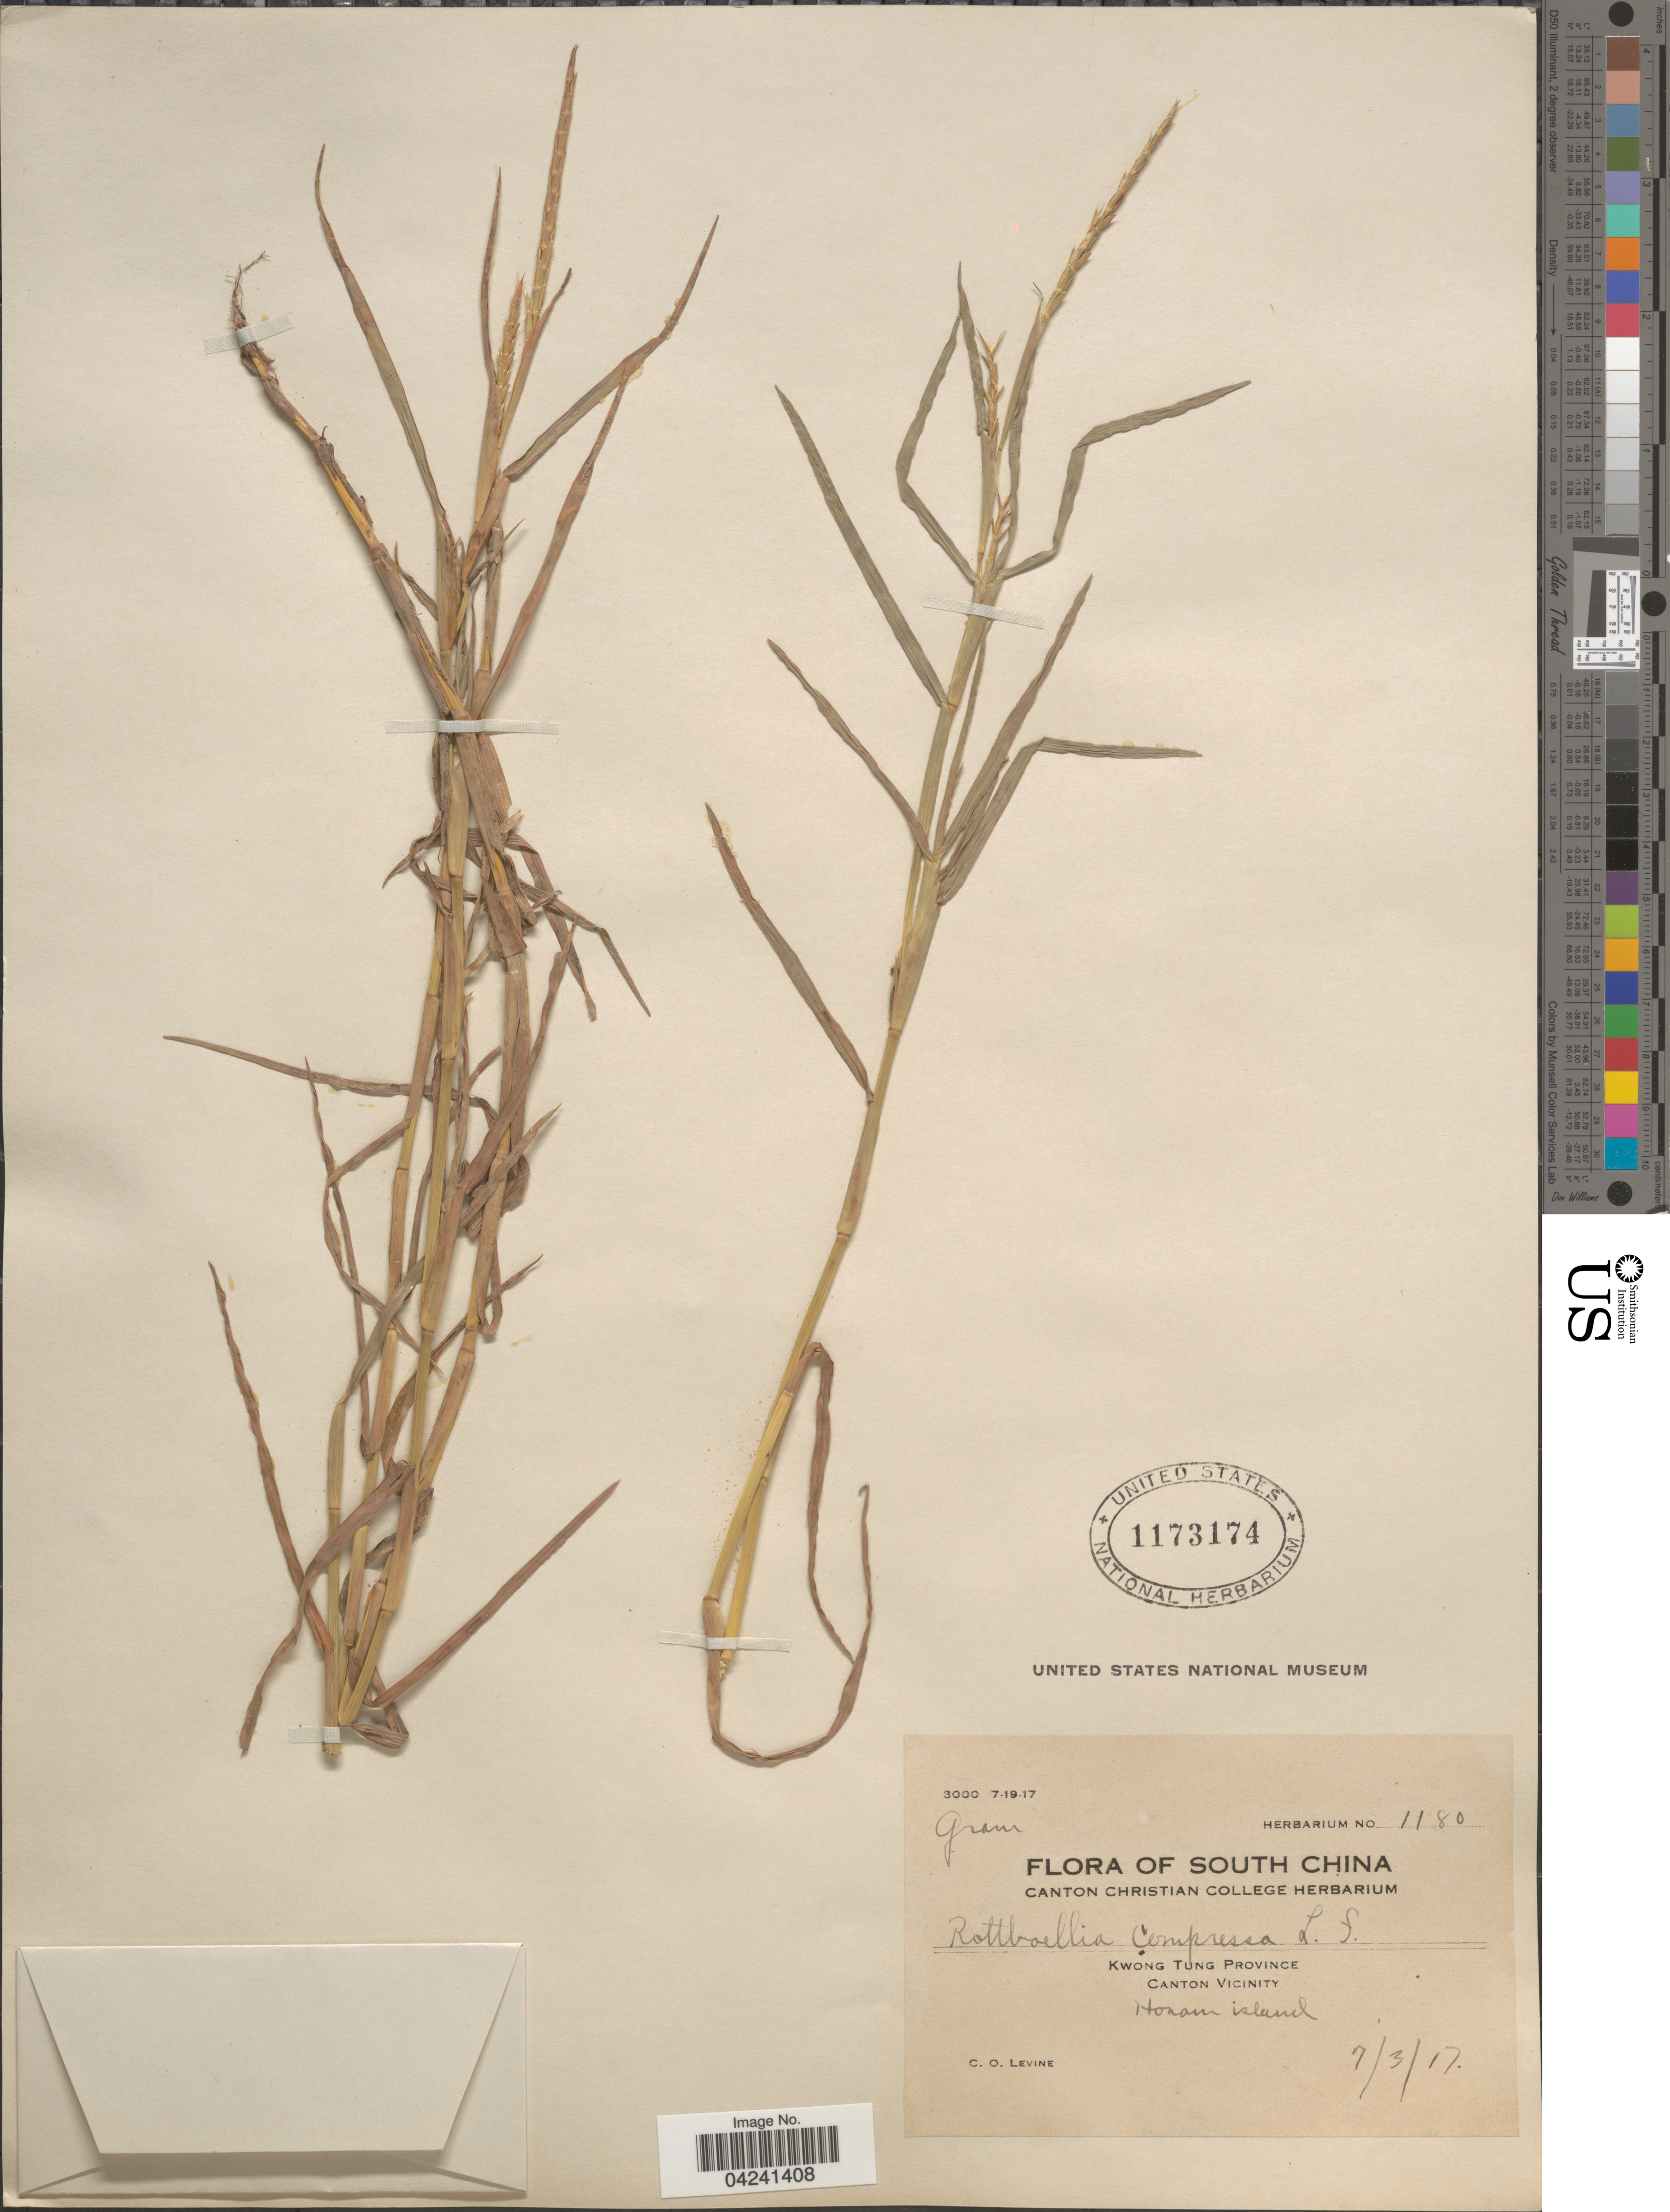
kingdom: Plantae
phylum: Tracheophyta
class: Liliopsida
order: Poales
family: Poaceae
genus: Hemarthria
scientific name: Hemarthria compressa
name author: (L.) R. Br.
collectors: C. O. Levine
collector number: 1180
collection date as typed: Transcribed d/m/y: 7/3/17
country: China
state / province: Guangdong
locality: South China. Kwong Tung Province. Canton Vicinity. Honam island.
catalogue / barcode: US 1173174